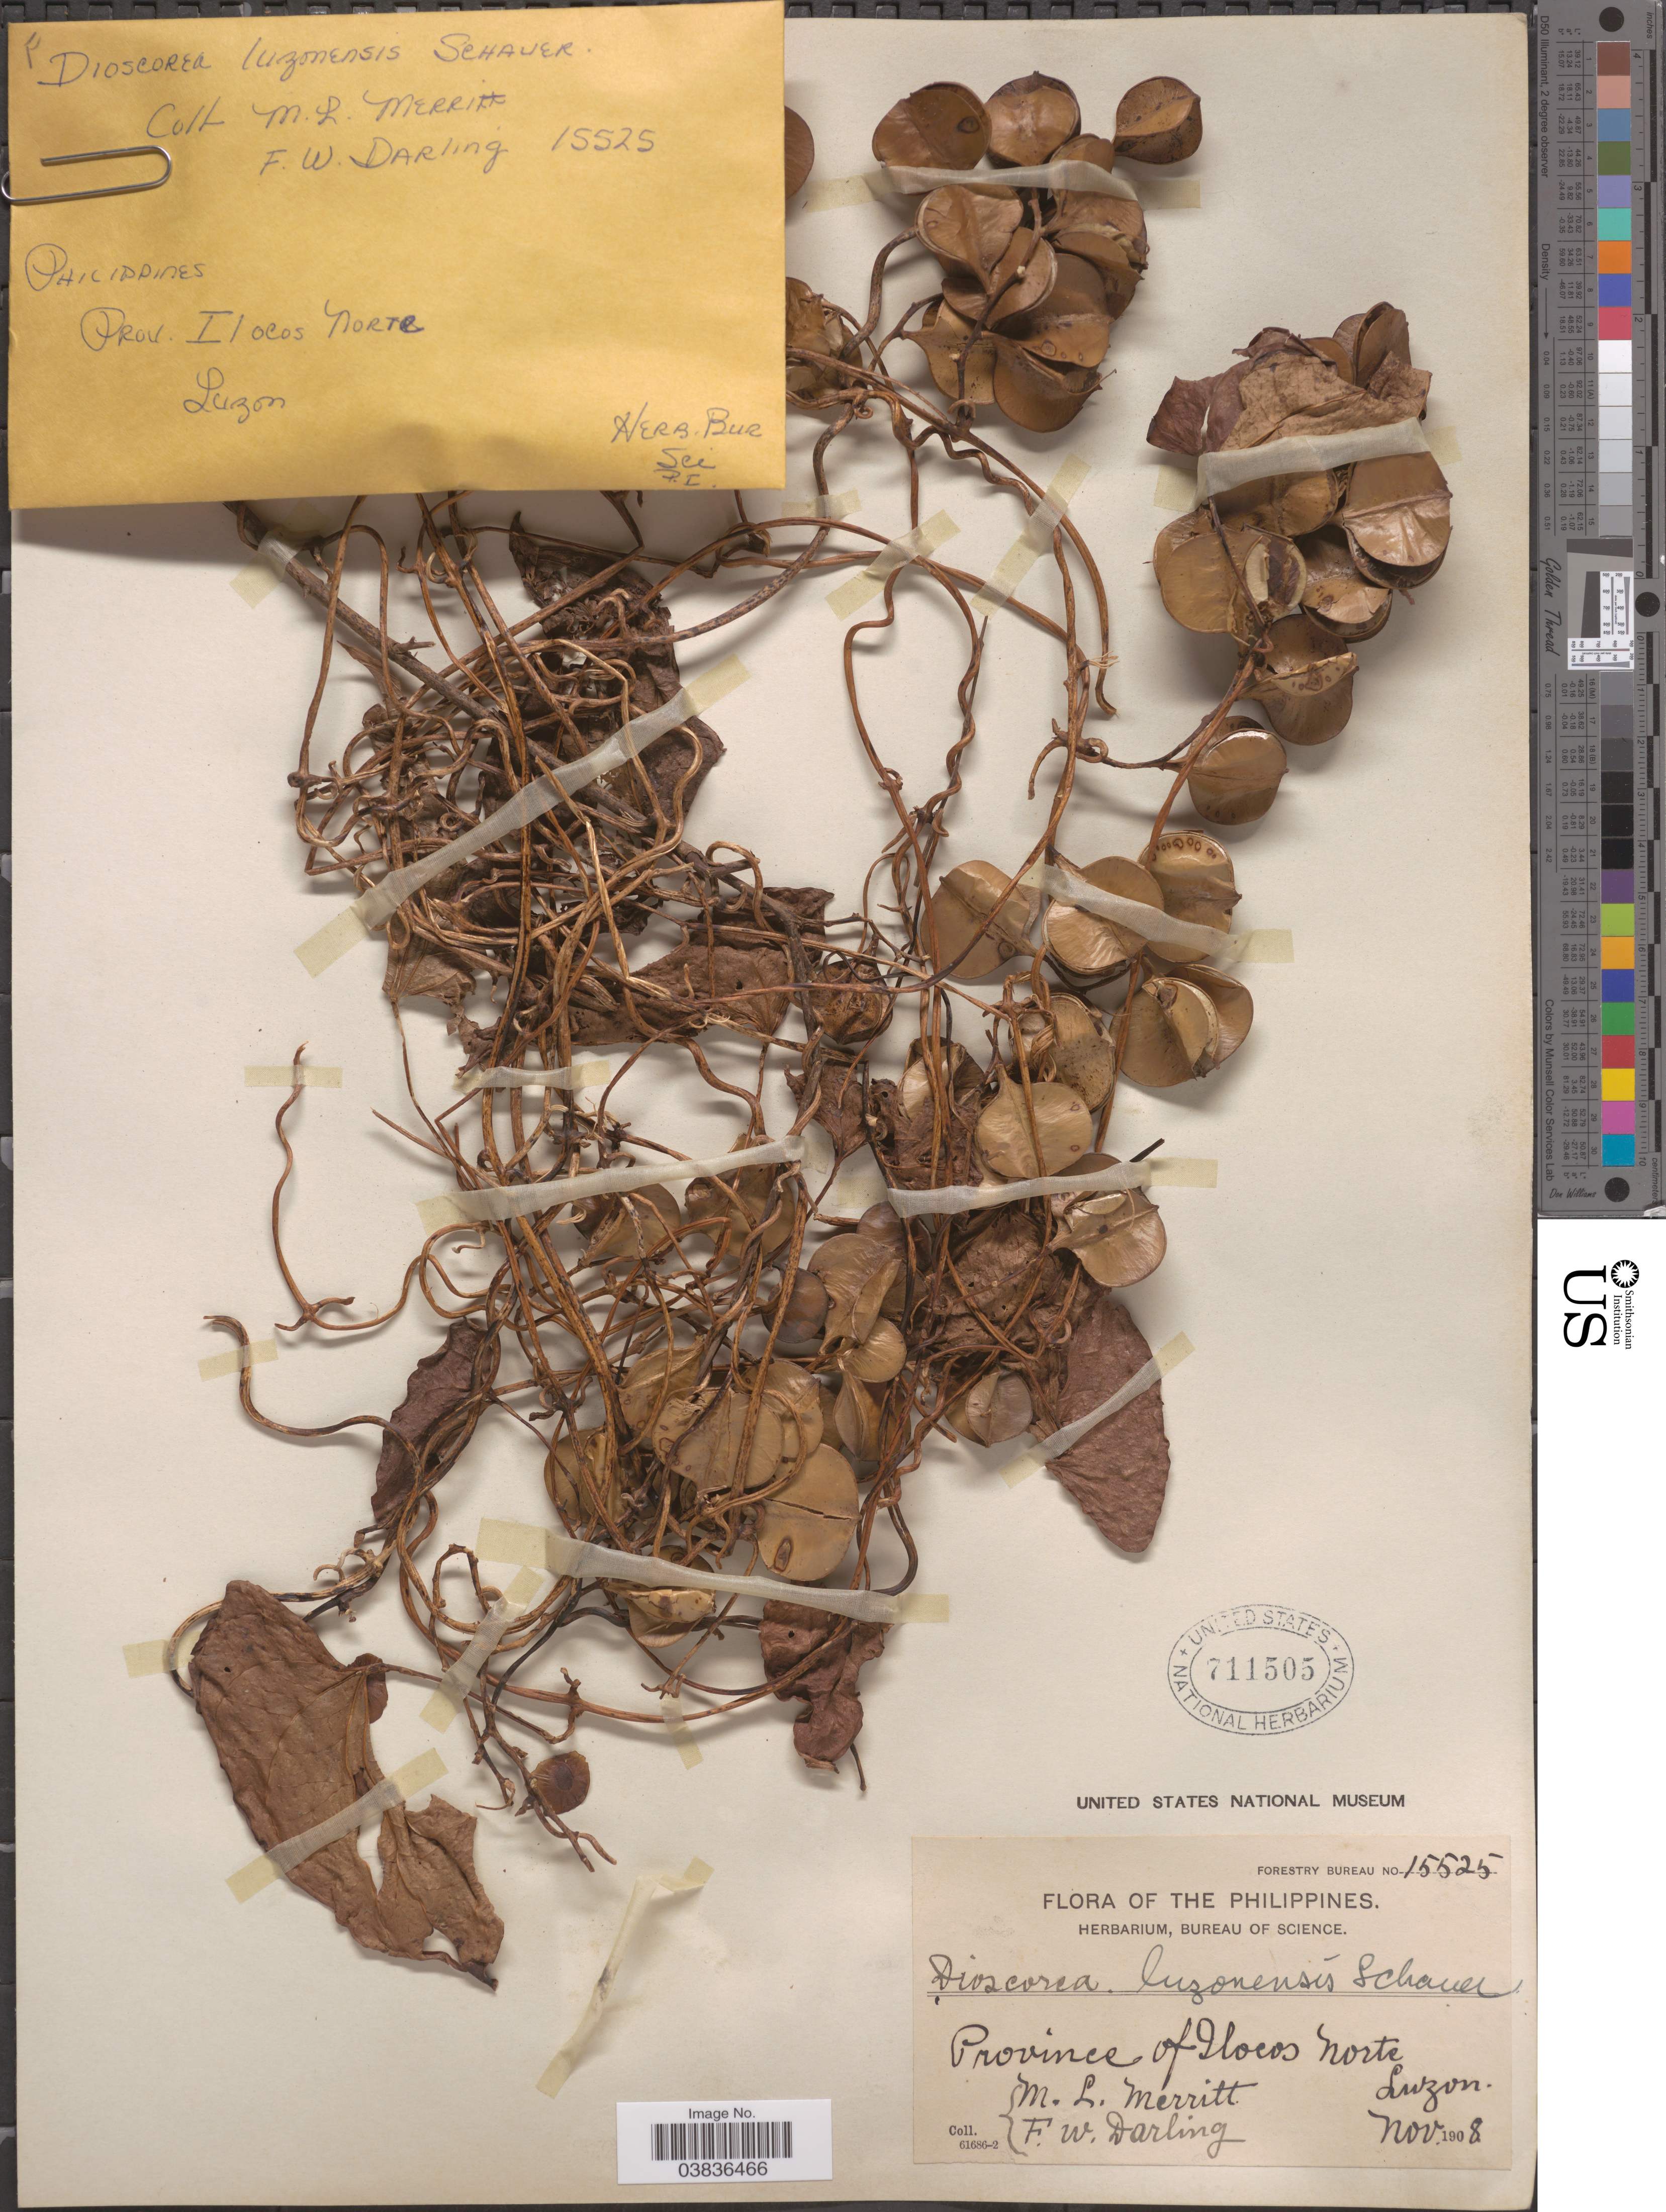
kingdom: Plantae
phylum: Tracheophyta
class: Liliopsida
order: Dioscoreales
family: Dioscoreaceae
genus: Dioscorea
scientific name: Dioscorea luzonensis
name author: Schauer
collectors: M. L. Merritt & F. Darling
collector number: Forestry Bureau 15525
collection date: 1908-11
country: Philippines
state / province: Ilocos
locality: Province of Ilocos Norte, Luzon.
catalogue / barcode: US 711505